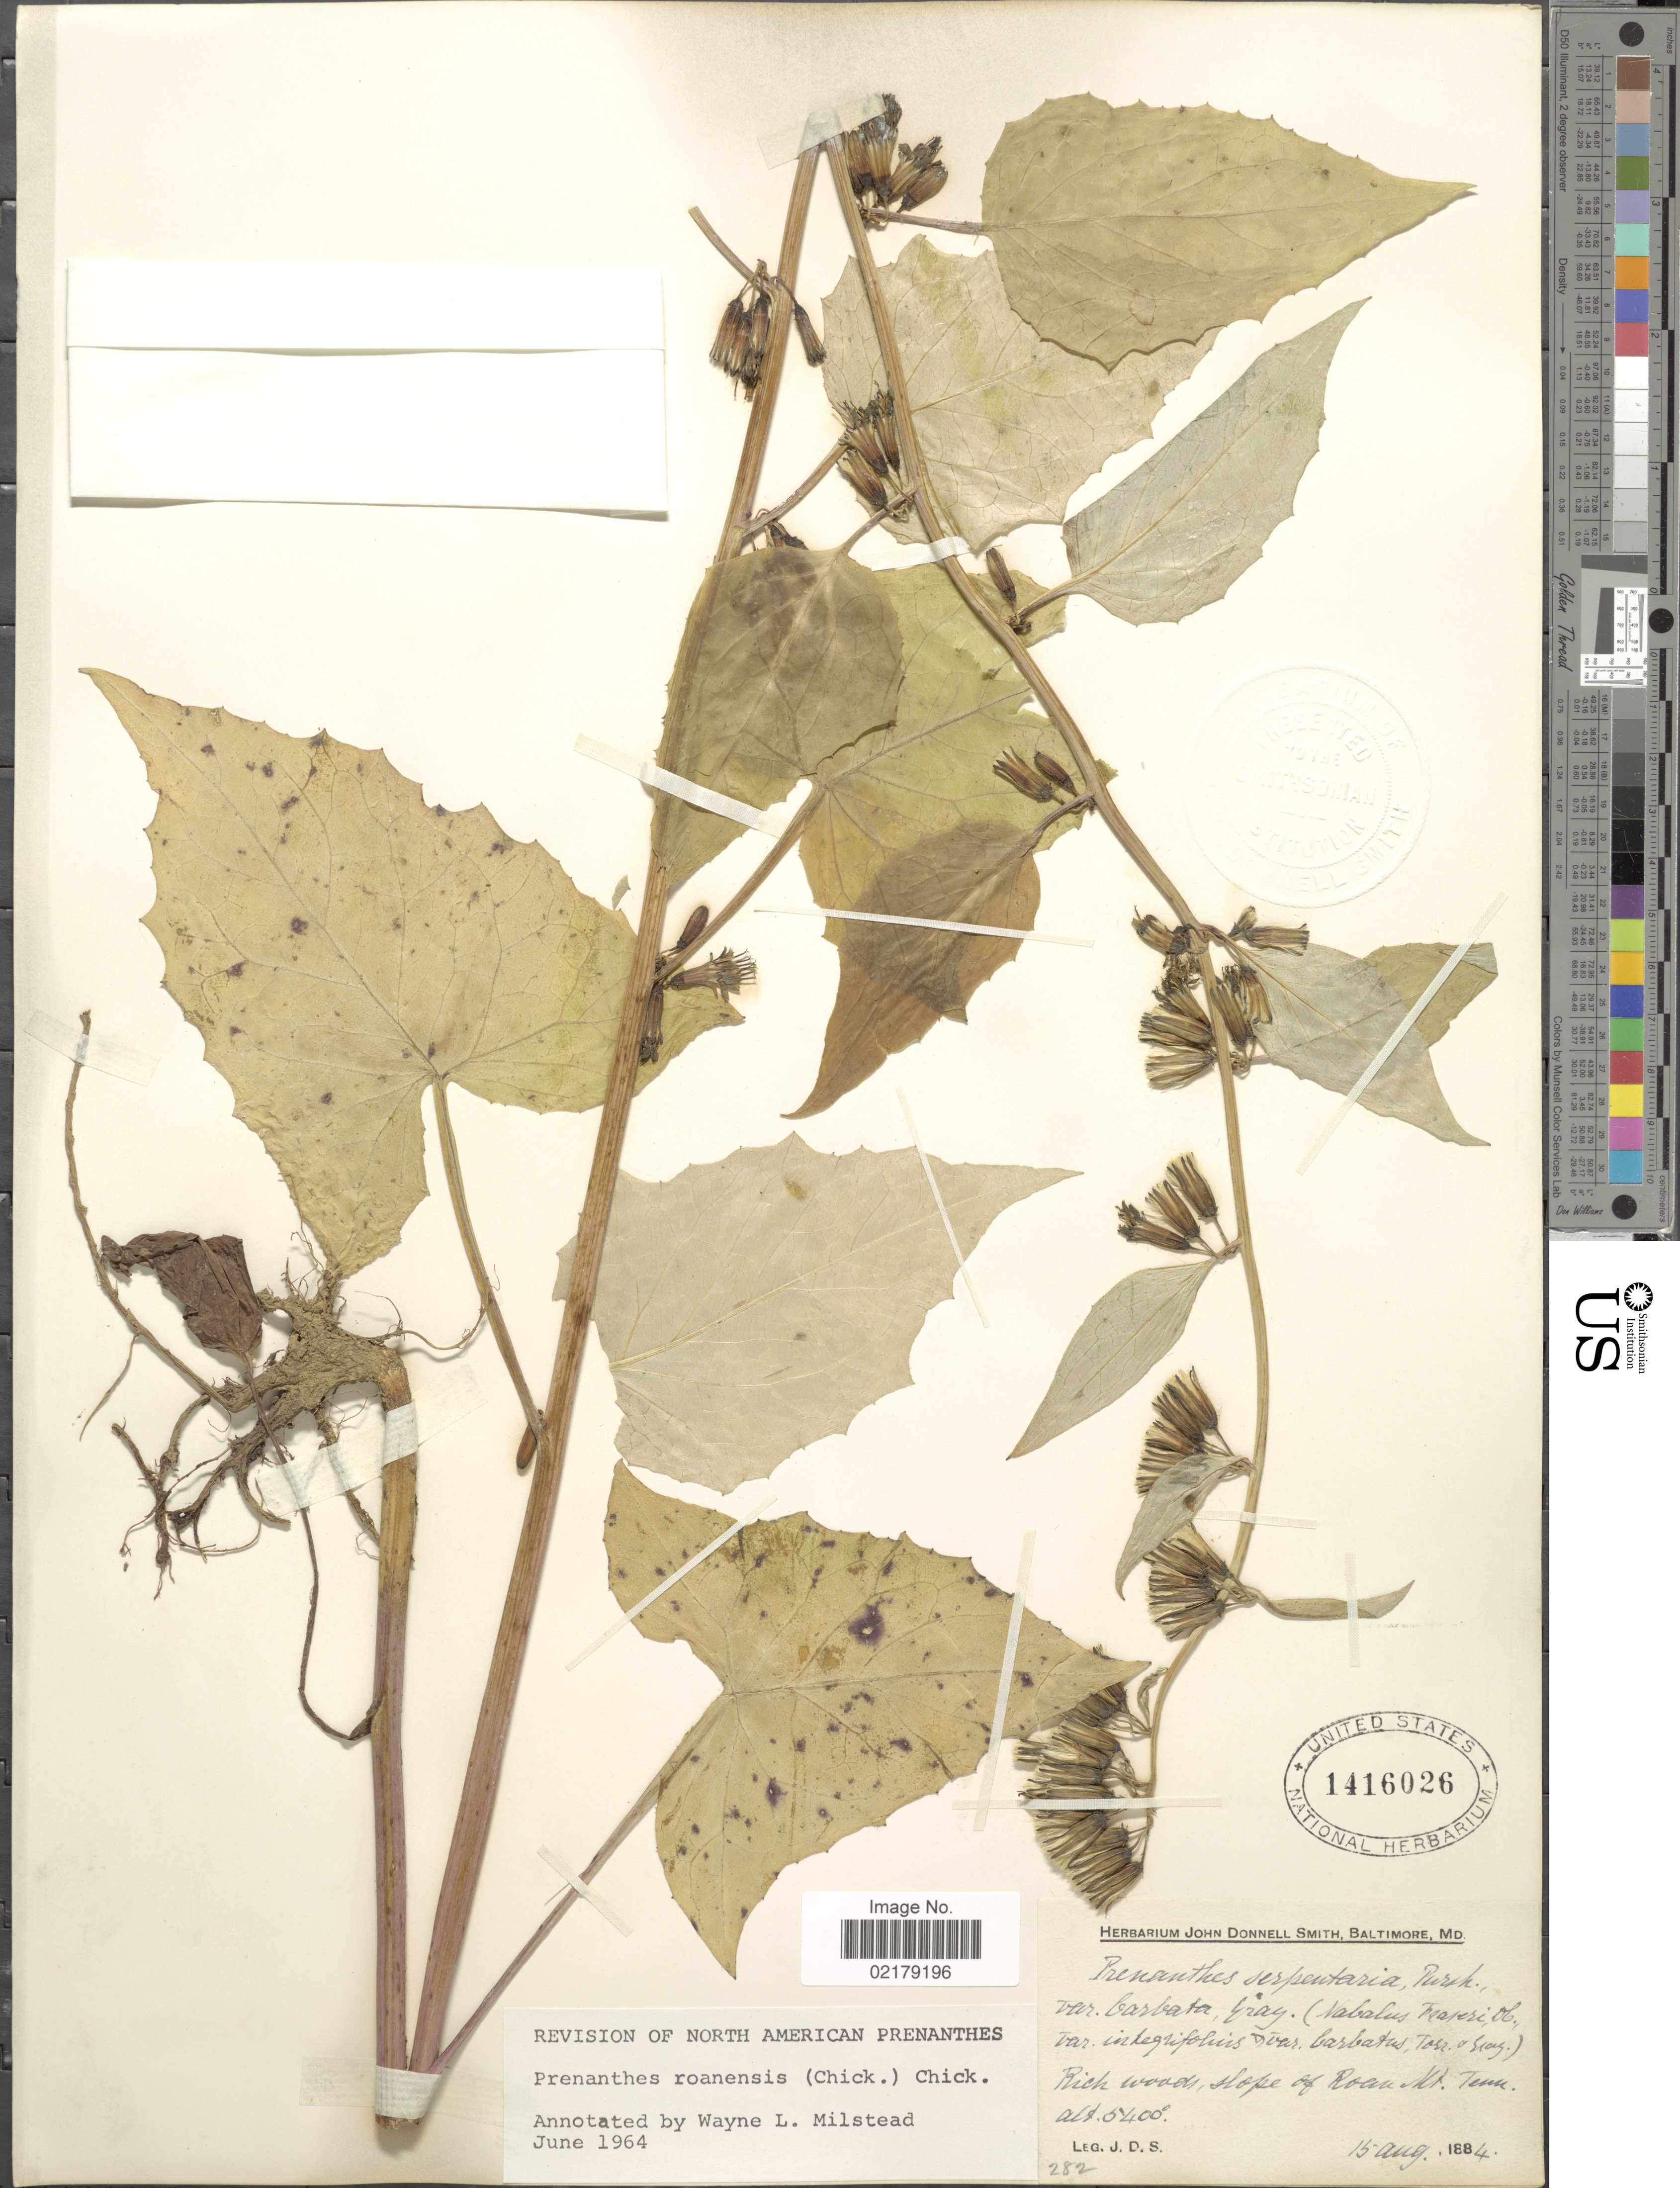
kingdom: Plantae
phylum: Tracheophyta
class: Magnoliopsida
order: Asterales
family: Asteraceae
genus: Nabalus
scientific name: Nabalus roanensis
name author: Chickering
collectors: J. Donnell Smith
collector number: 282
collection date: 1884-08-15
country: United States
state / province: Tennessee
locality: Rich woods, slope of Roan Mt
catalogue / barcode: US 1416026